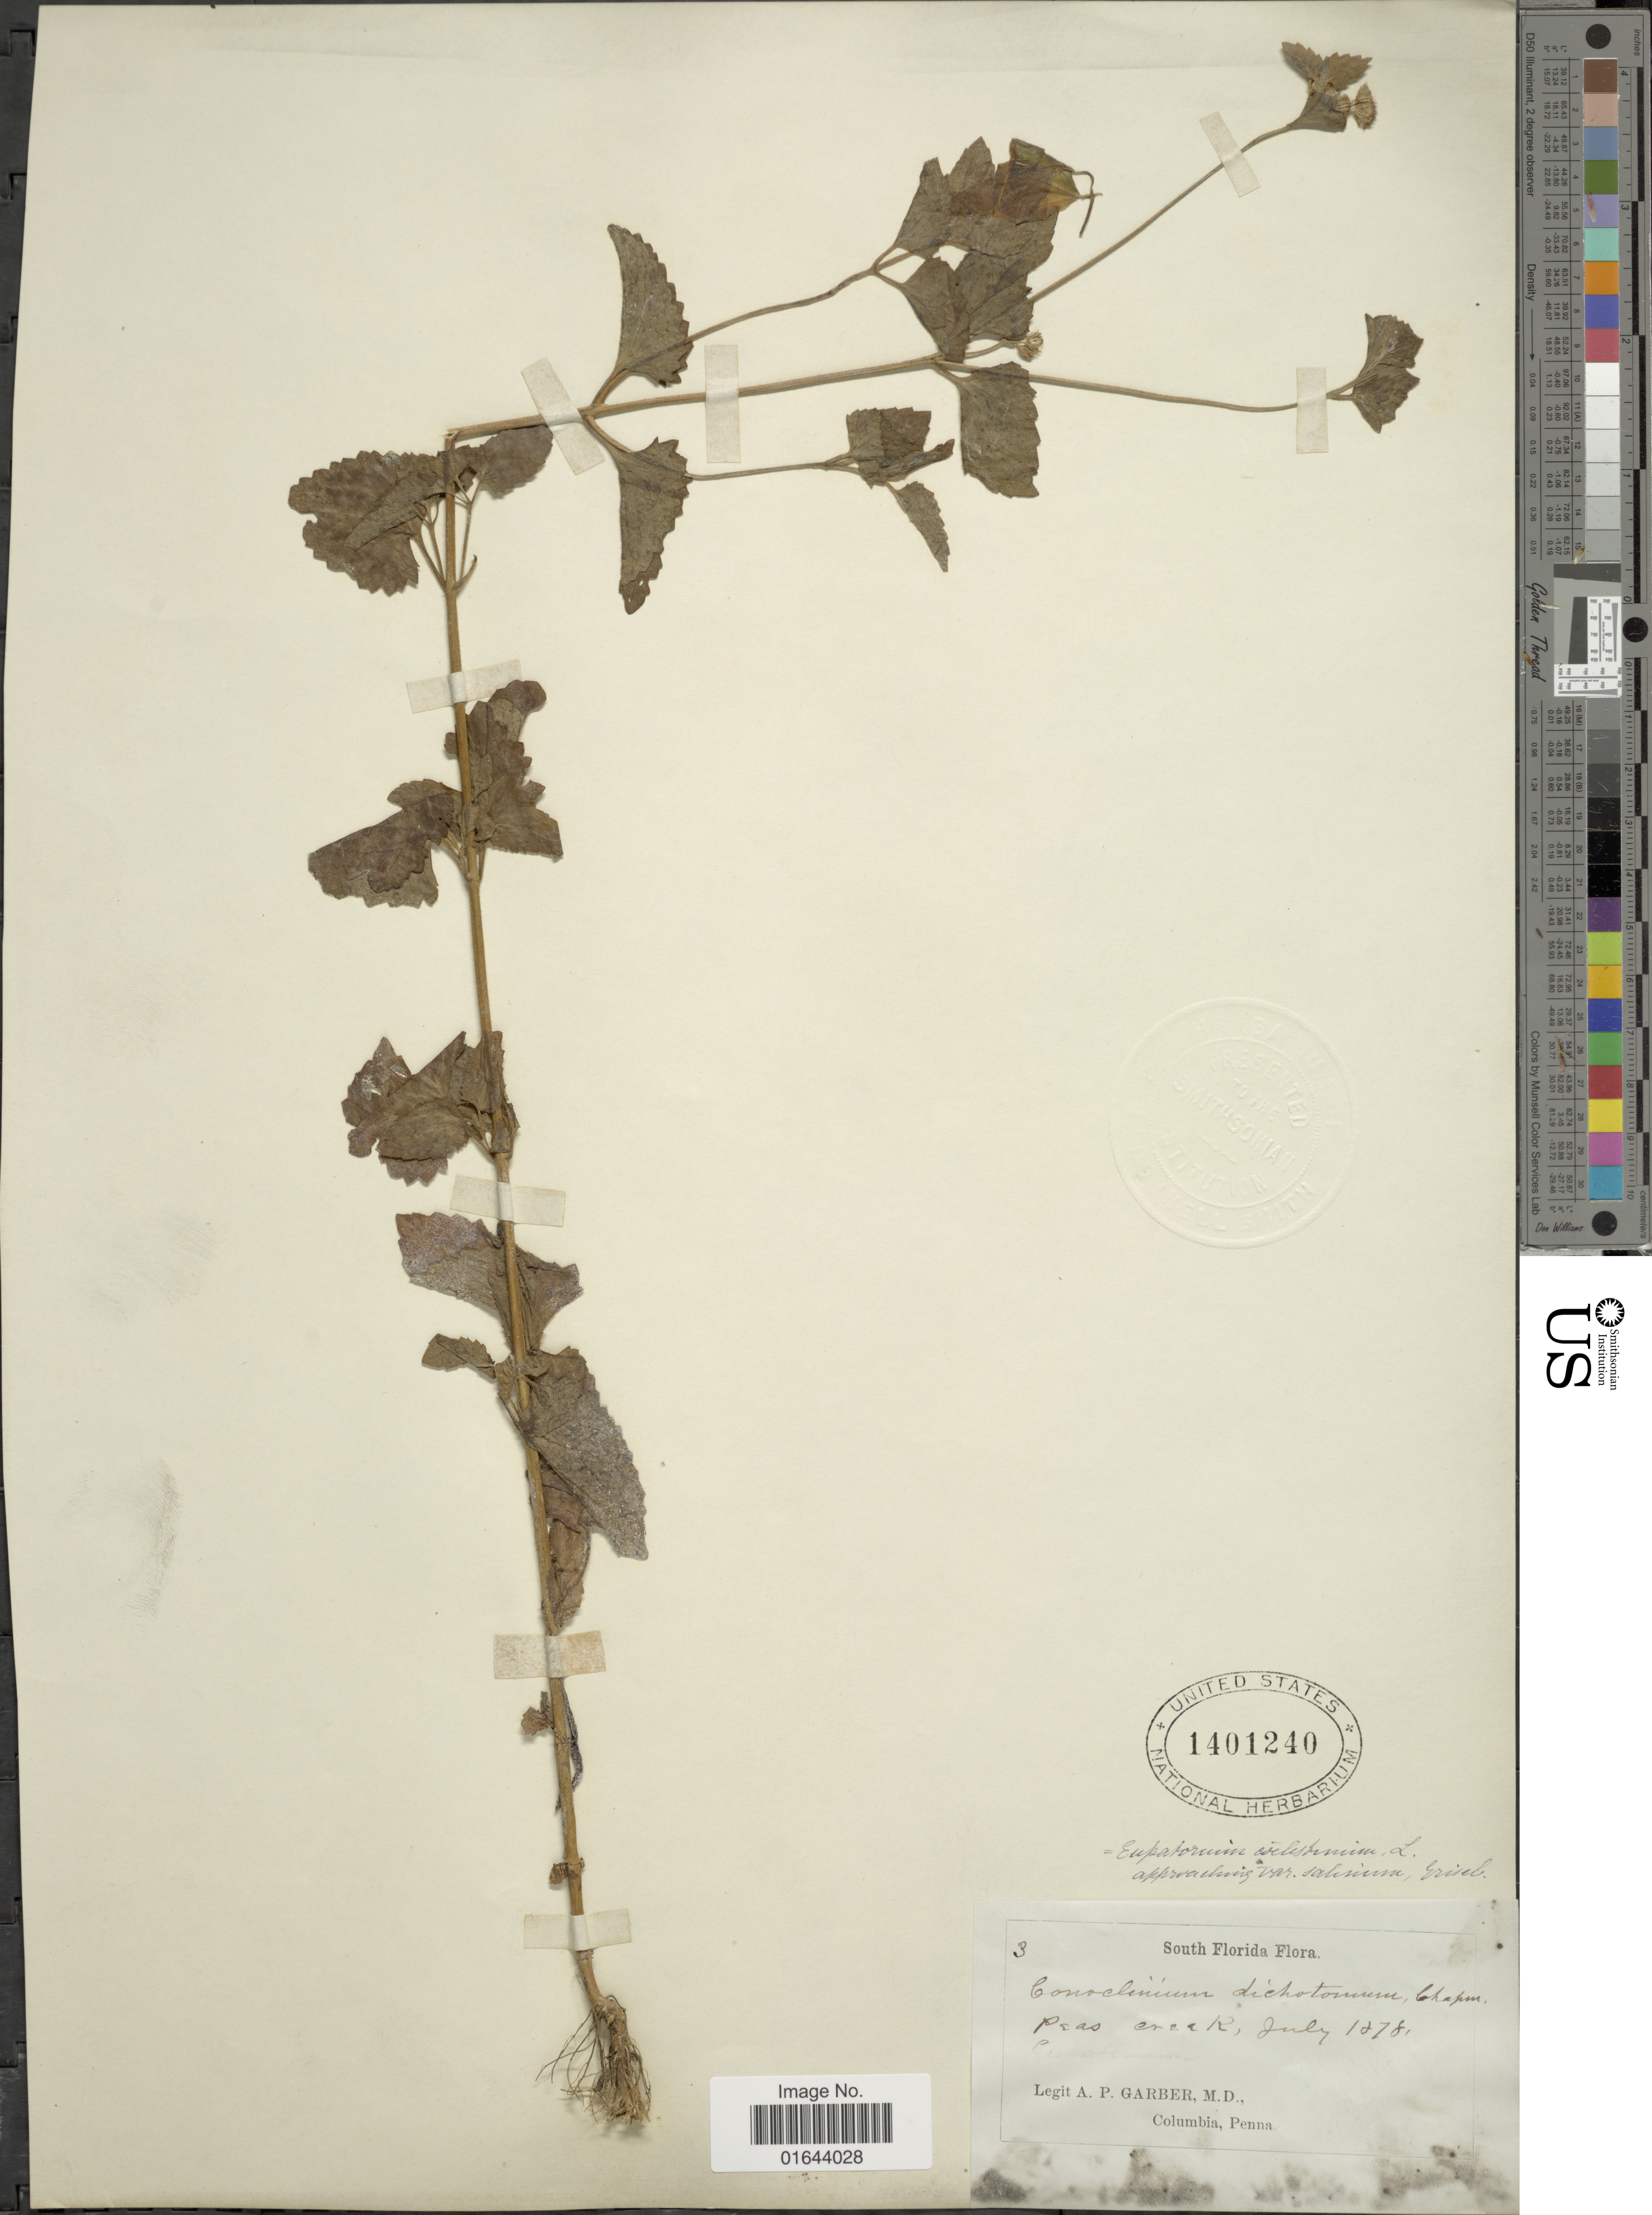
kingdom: Plantae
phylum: Tracheophyta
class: Magnoliopsida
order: Asterales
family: Asteraceae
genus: Conoclinium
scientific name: Conoclinium coelestinum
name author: (L.) DC.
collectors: A. P. Garber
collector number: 3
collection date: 1878-07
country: United States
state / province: Florida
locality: South Florida. Peas Creek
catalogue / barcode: US 1401240